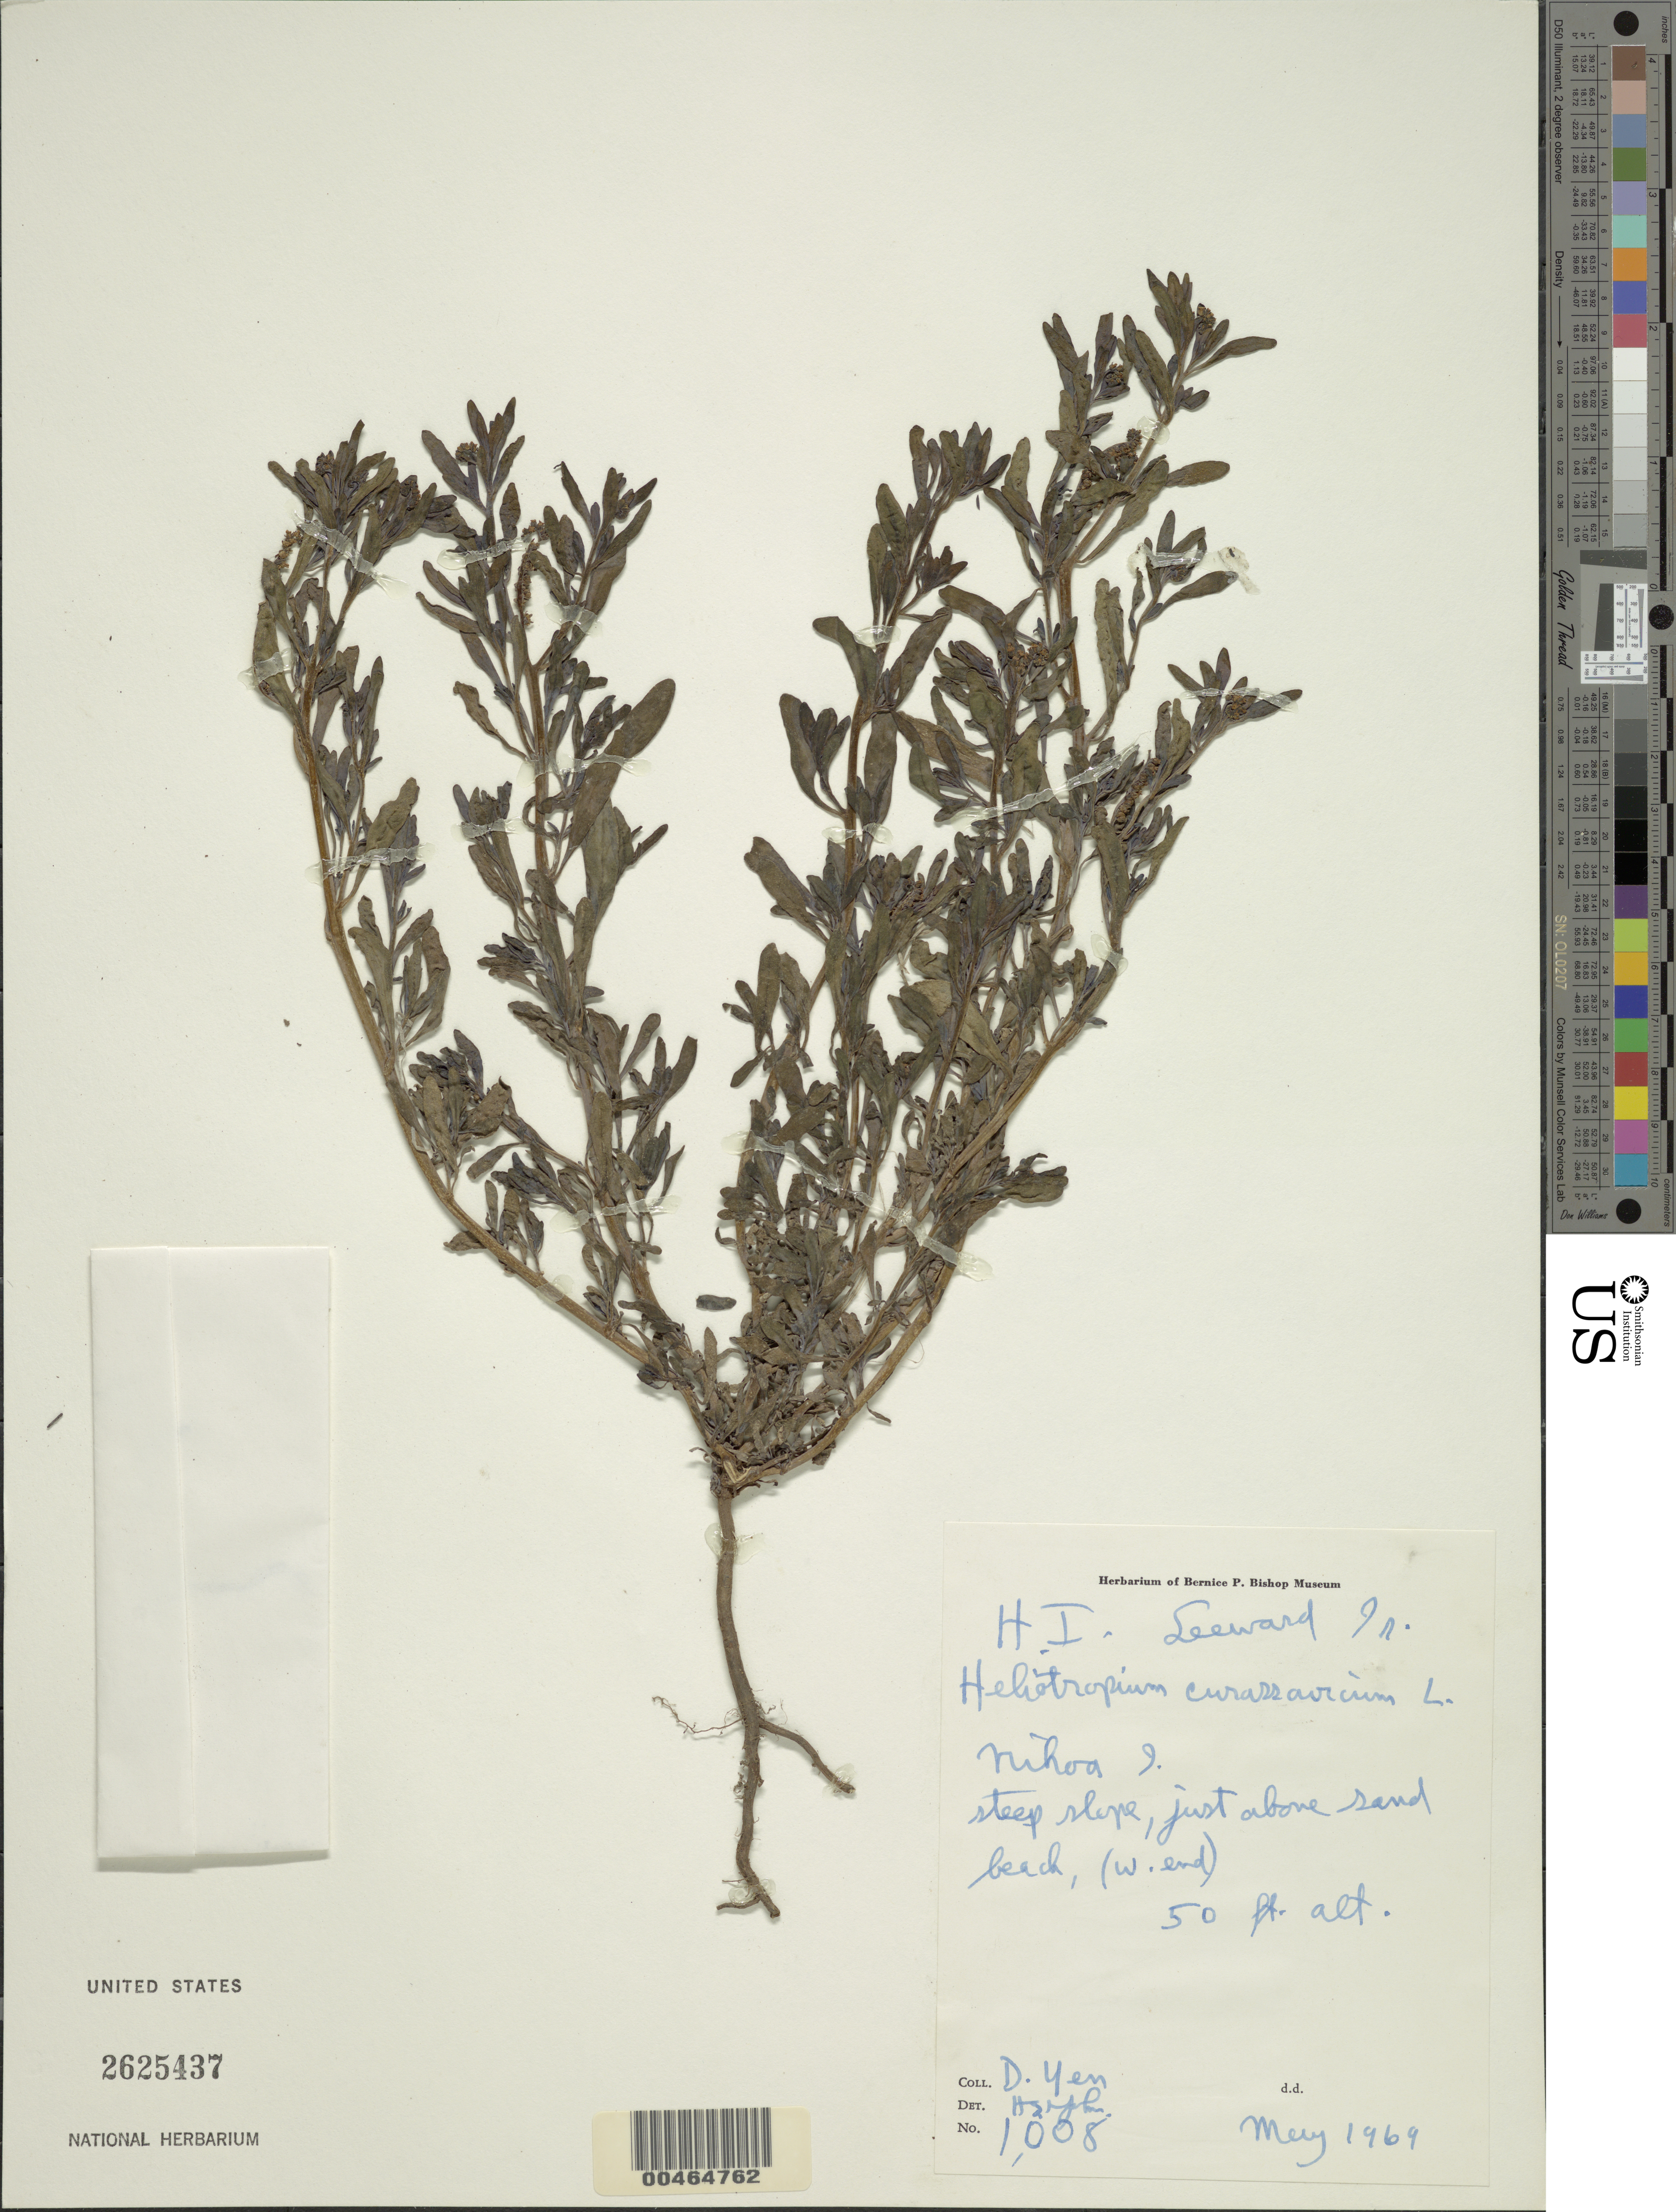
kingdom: Plantae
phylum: Tracheophyta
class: Magnoliopsida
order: Boraginales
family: Heliotropiaceae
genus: Heliotropium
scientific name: Heliotropium curassavicum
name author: L.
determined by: St. John, H.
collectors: D. Yen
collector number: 1008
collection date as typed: May 1969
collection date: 1969-05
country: United States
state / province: Hawaii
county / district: Honolulu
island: Nihoa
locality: Nihoa Island, just above sand beach, w end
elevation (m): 15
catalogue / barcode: US 2625437